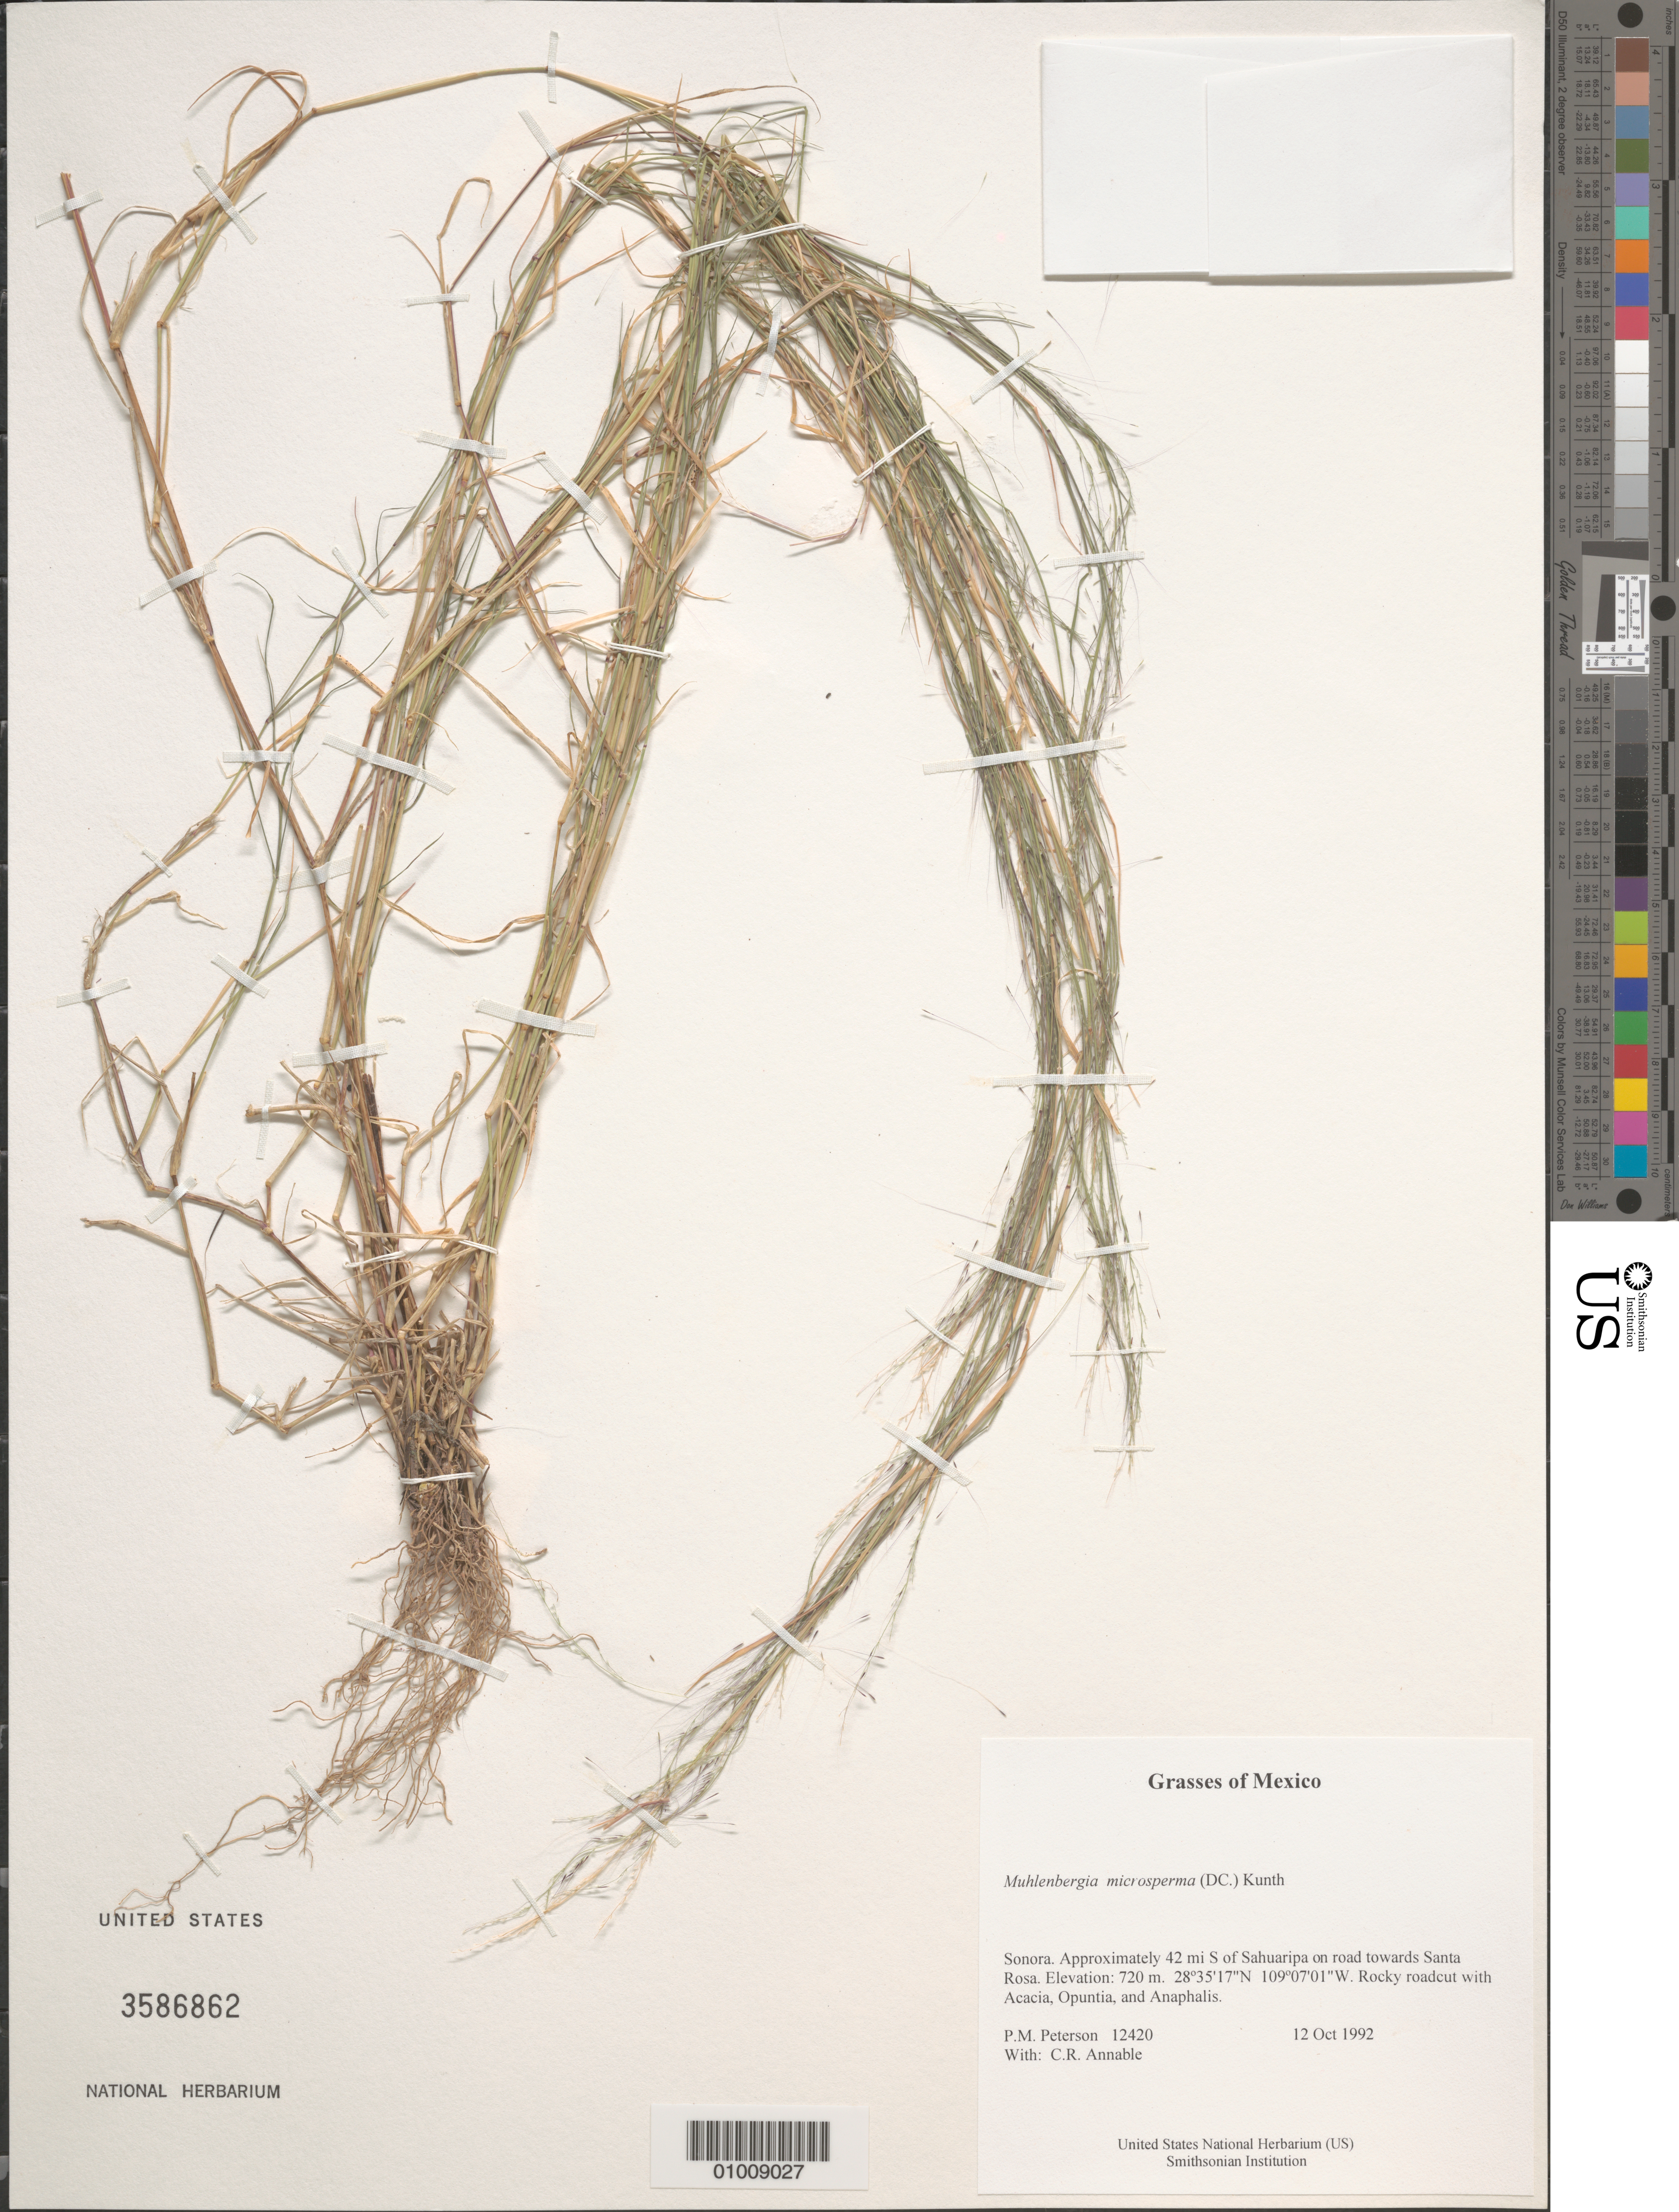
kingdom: Plantae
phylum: Tracheophyta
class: Liliopsida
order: Poales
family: Poaceae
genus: Muhlenbergia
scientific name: Muhlenbergia microsperma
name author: (DC.) Kunth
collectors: P. M. Peterson & C. R. Annable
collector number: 12420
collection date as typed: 12 Oct 1992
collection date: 1992-10-12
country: Mexico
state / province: Sonora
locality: Approximately 42 mi S of Sahuaripa on road towards Santa Rosa.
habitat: Rocky roadcut with Acacia, Opuntia, and Anaphalis.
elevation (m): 720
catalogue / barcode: US 3586862